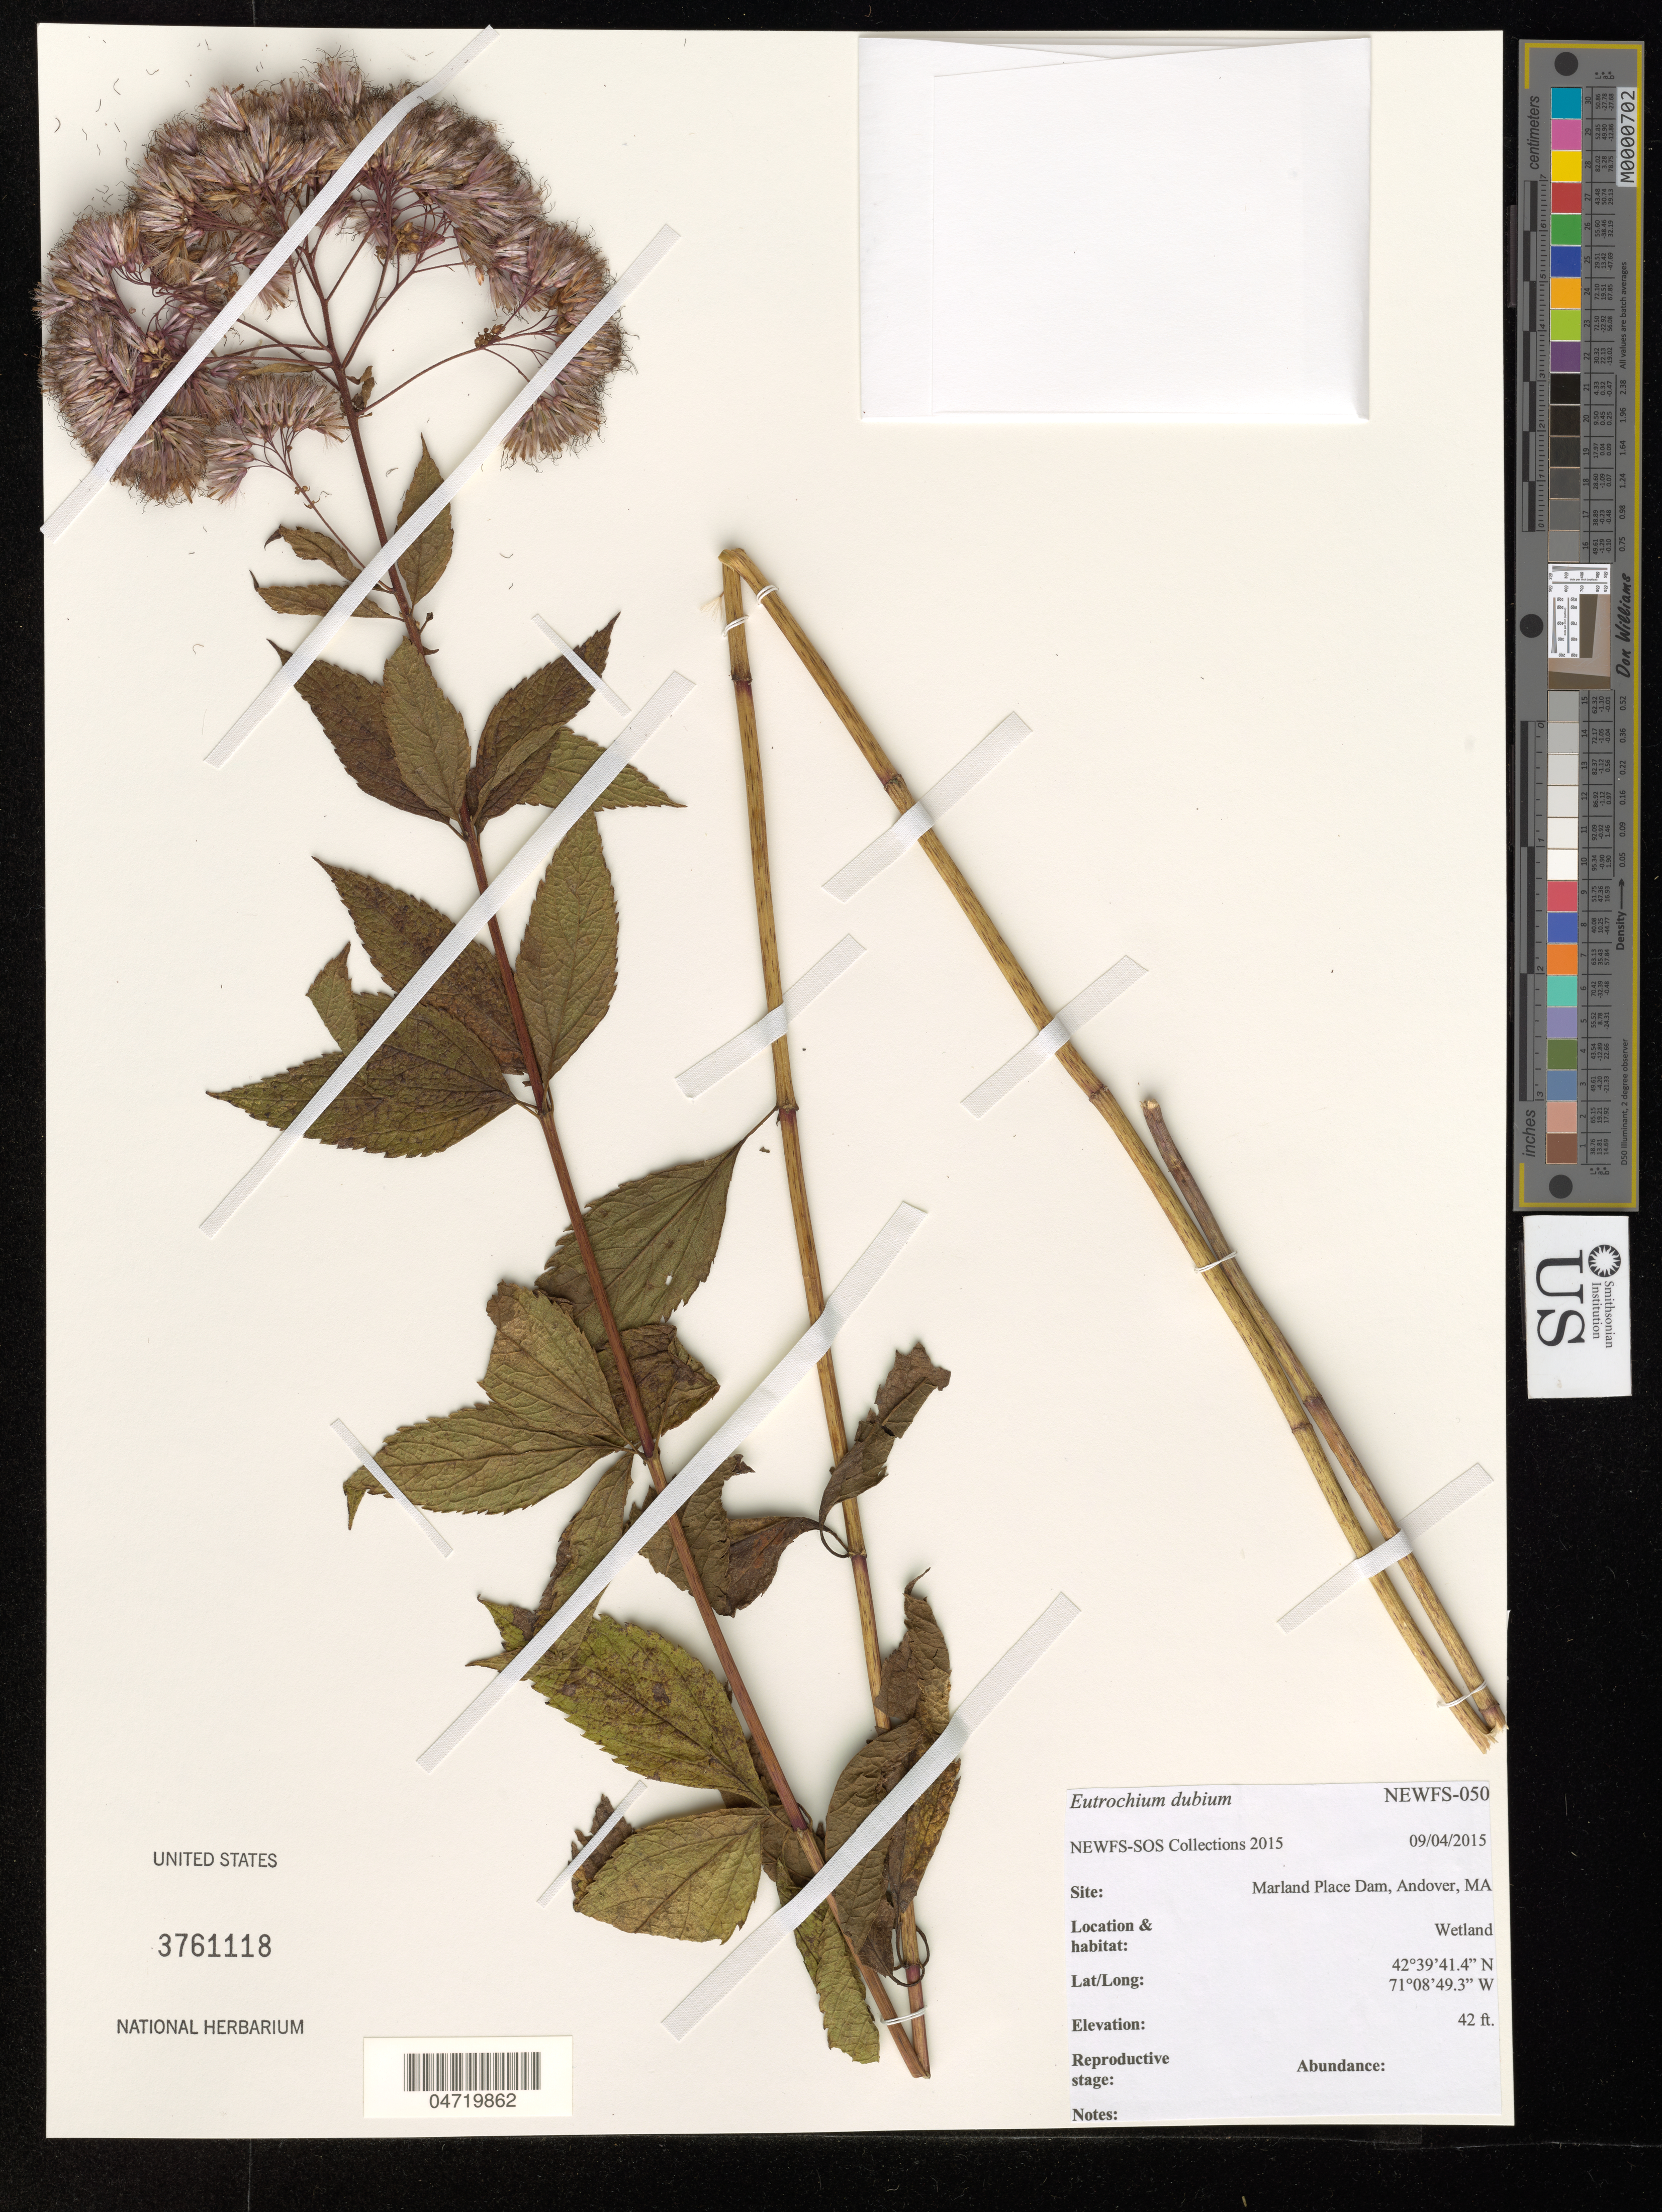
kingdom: Plantae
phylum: Tracheophyta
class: Magnoliopsida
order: Asterales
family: Asteraceae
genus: Eutrochium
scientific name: Eutrochium dubium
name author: (Willd. ex Poir.) E.E. Lamont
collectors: NEWFS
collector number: NEWFS-050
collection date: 2015-09-04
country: United States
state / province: Massachusetts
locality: Marland Place Dam, Andover.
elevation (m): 13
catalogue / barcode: US 3761118